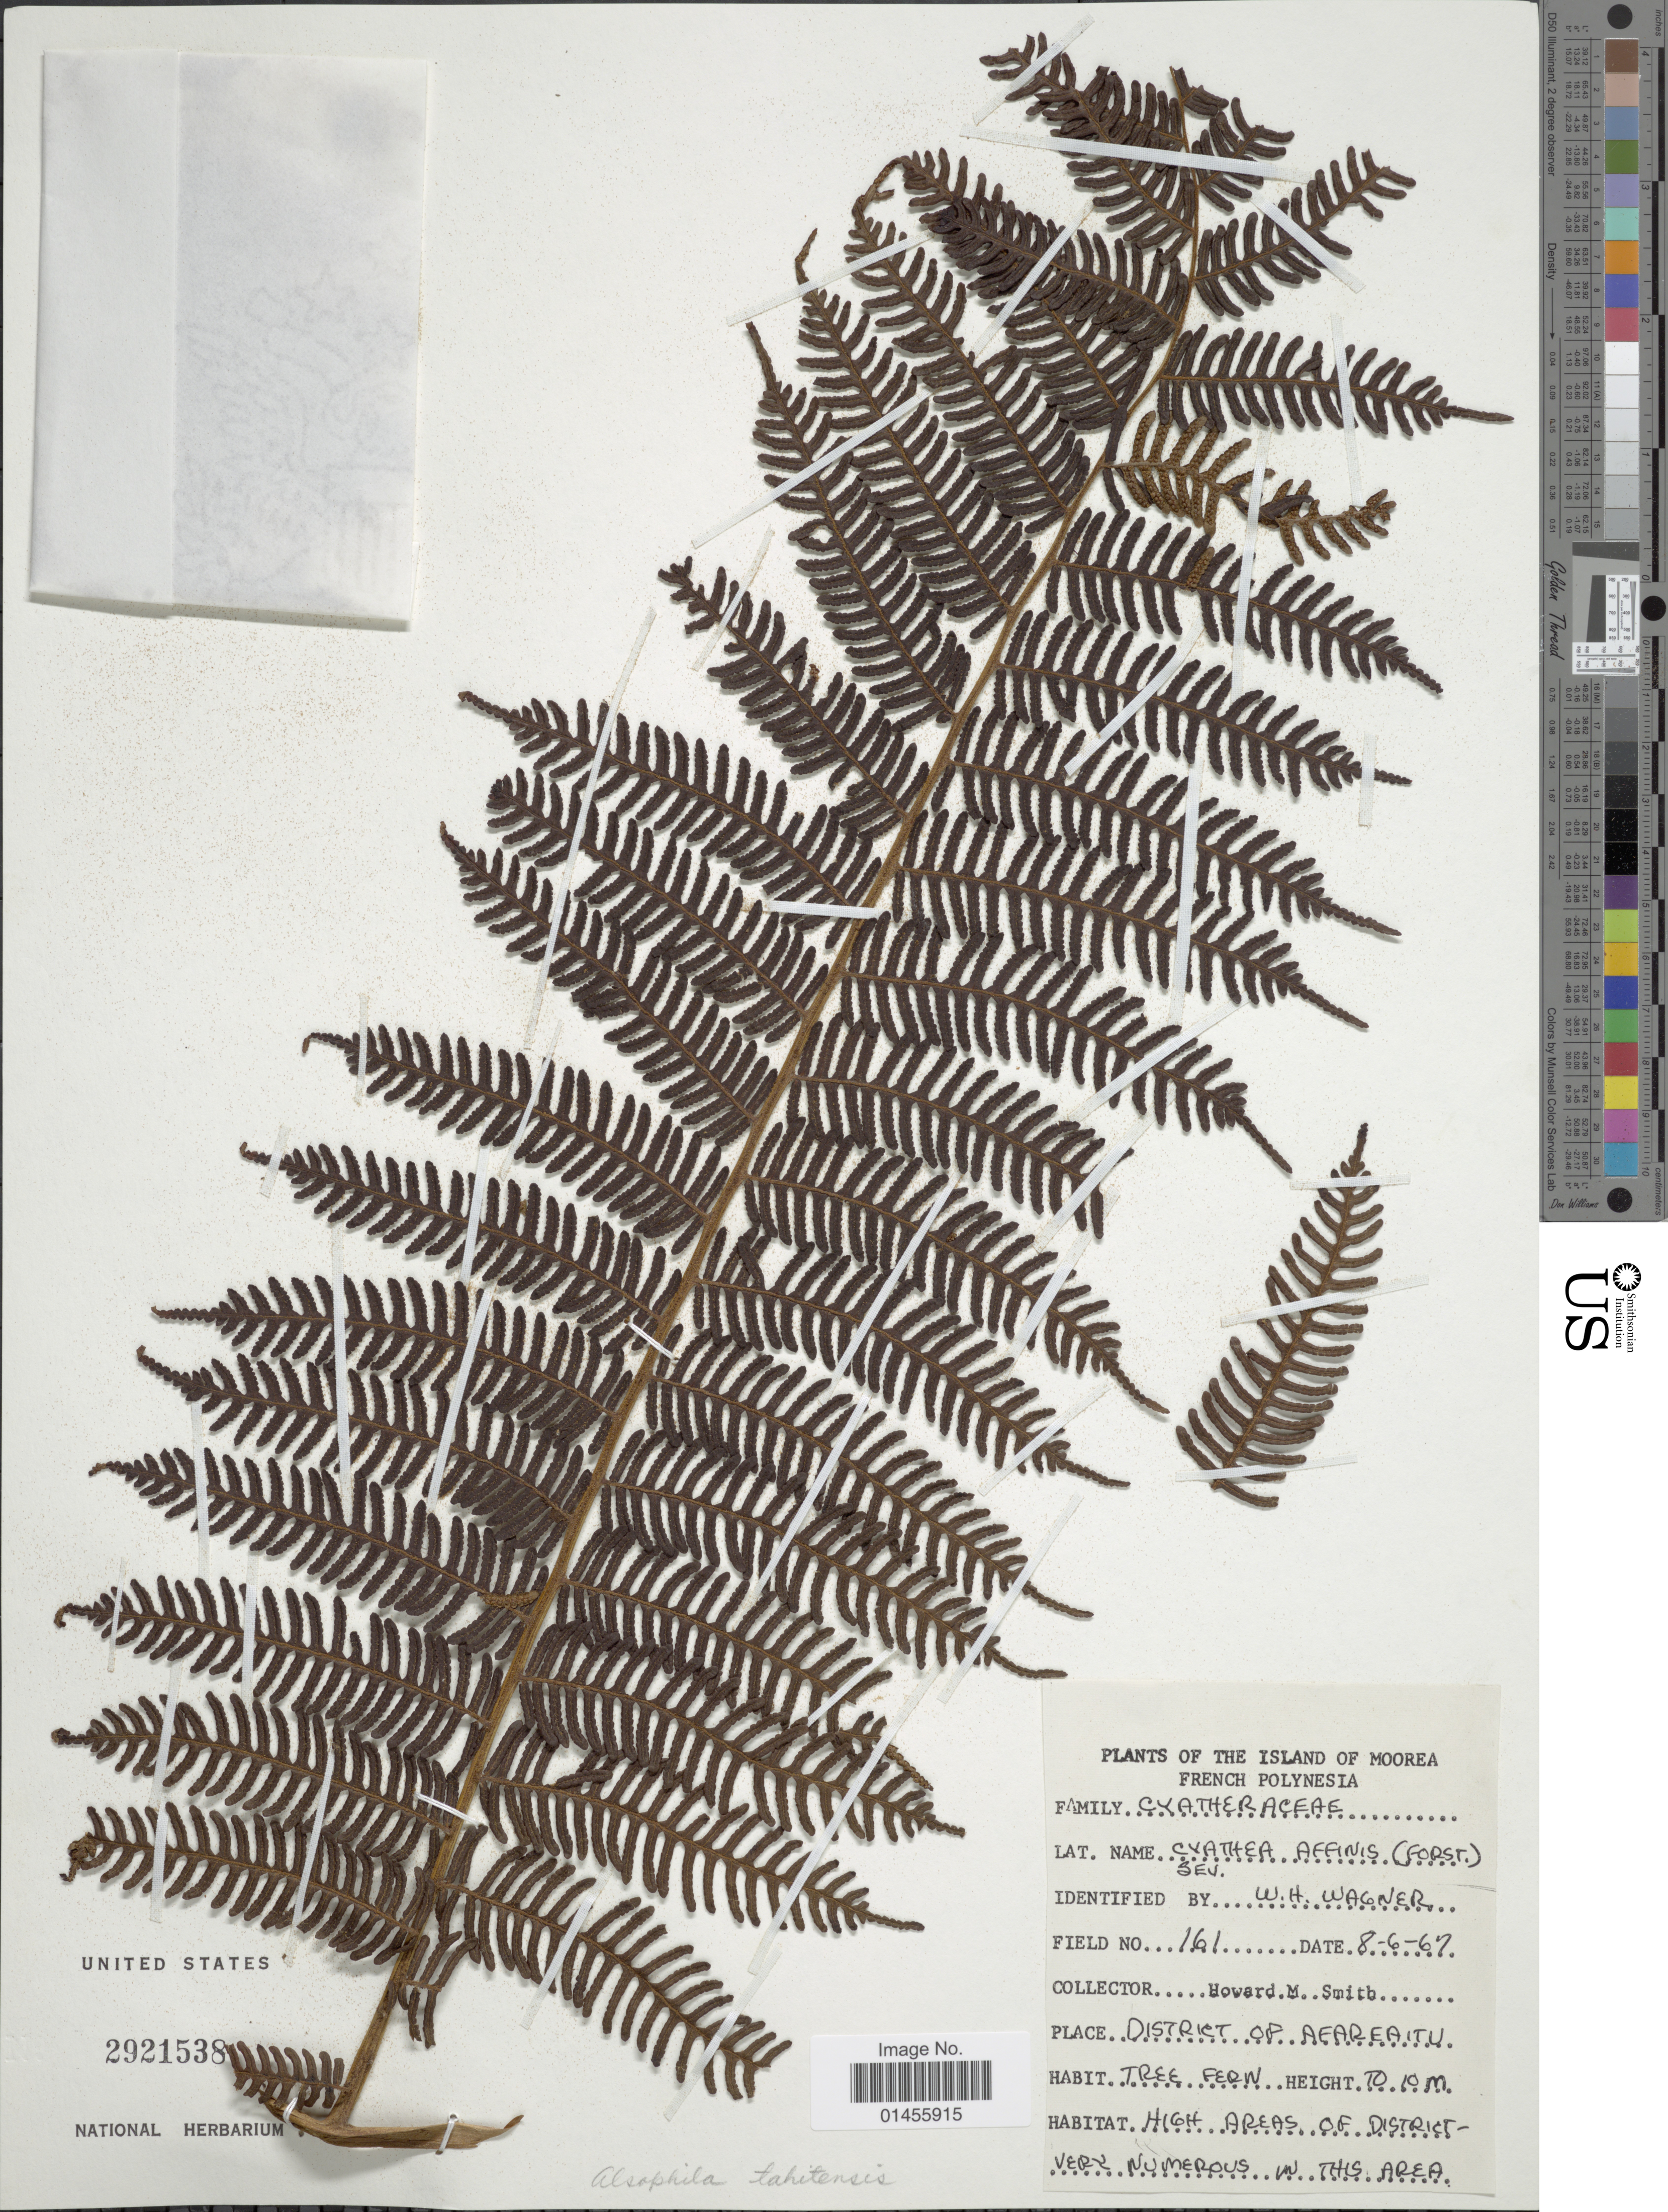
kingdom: Plantae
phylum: Tracheophyta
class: Polypodiopsida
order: Cyatheales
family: Cyatheaceae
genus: Alsophila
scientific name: Alsophila tahitensis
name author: Brack. in Wilkes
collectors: H. M. Smith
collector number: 161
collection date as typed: Transcribed d/m/y: 8/6/67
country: French Polynesia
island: Moorea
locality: The Island of Moorea. District of Afareaitu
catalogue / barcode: US 2921538